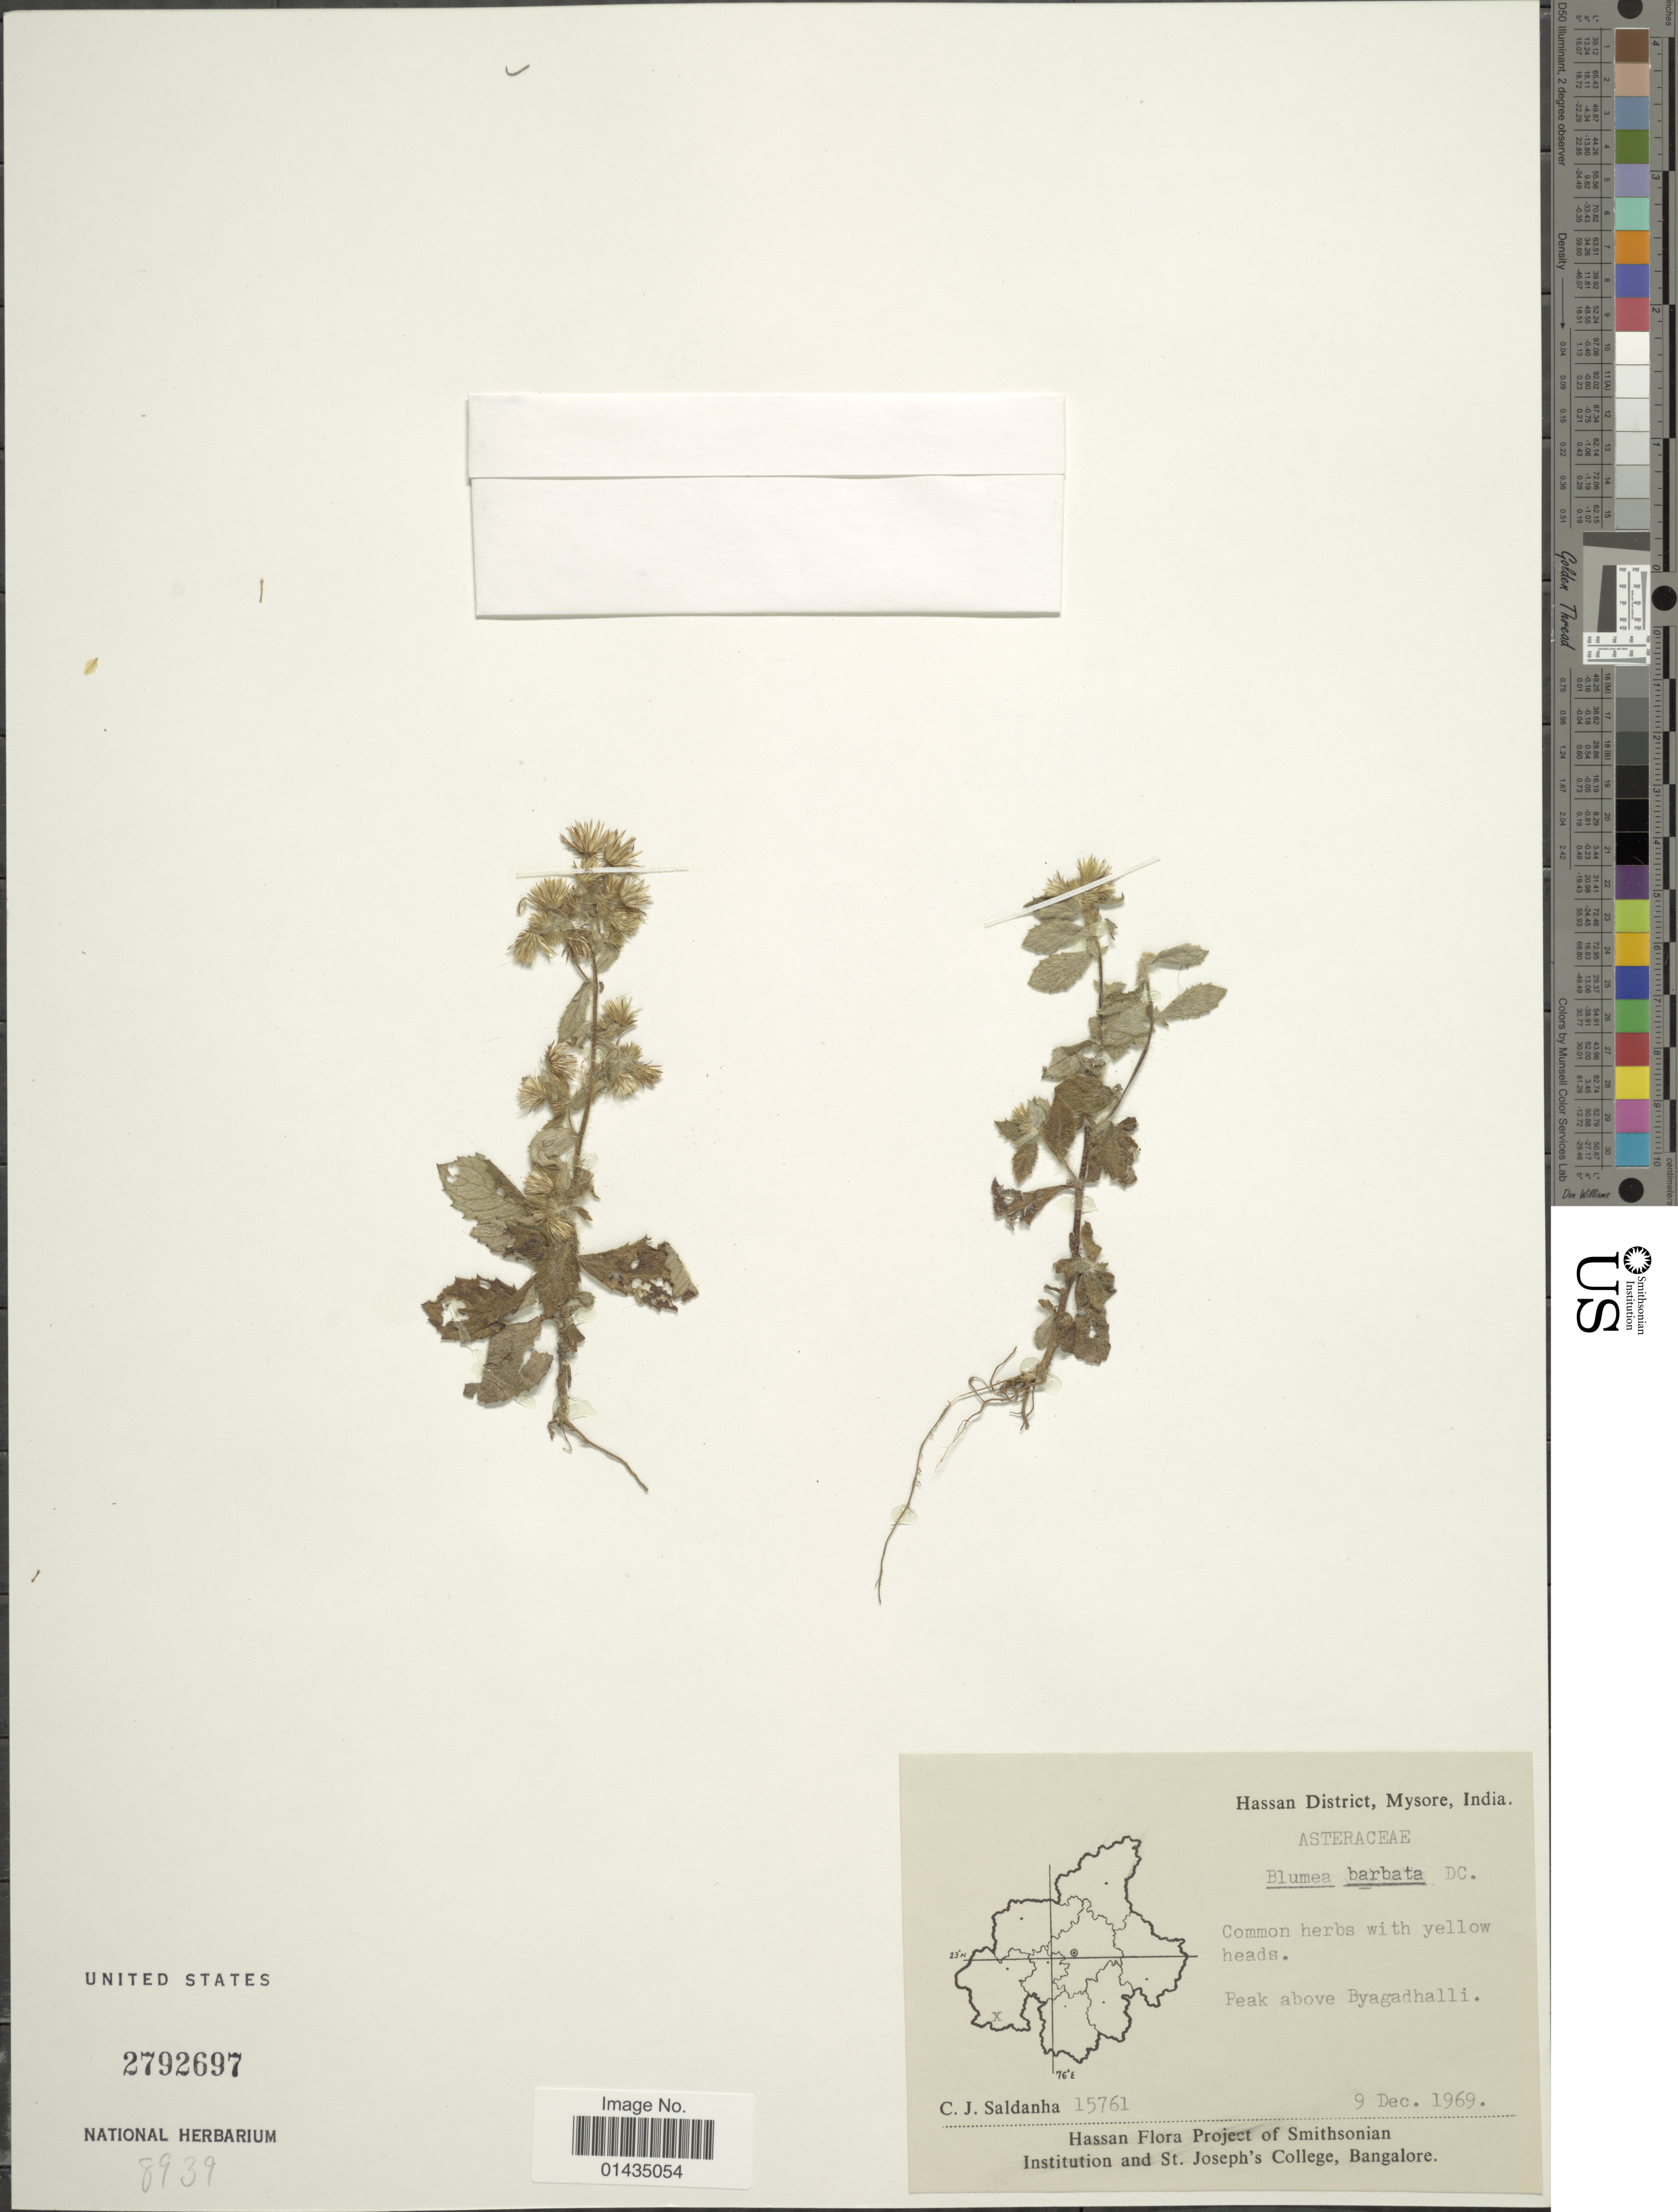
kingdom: Plantae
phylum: Tracheophyta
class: Magnoliopsida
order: Asterales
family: Asteraceae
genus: Blumea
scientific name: Blumea barbata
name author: DC.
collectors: C. J. Saldanha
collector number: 15761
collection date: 1969-12-09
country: India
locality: Hassan Disrtict, Mysore, peak above Byagadhalli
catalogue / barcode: US 2792697